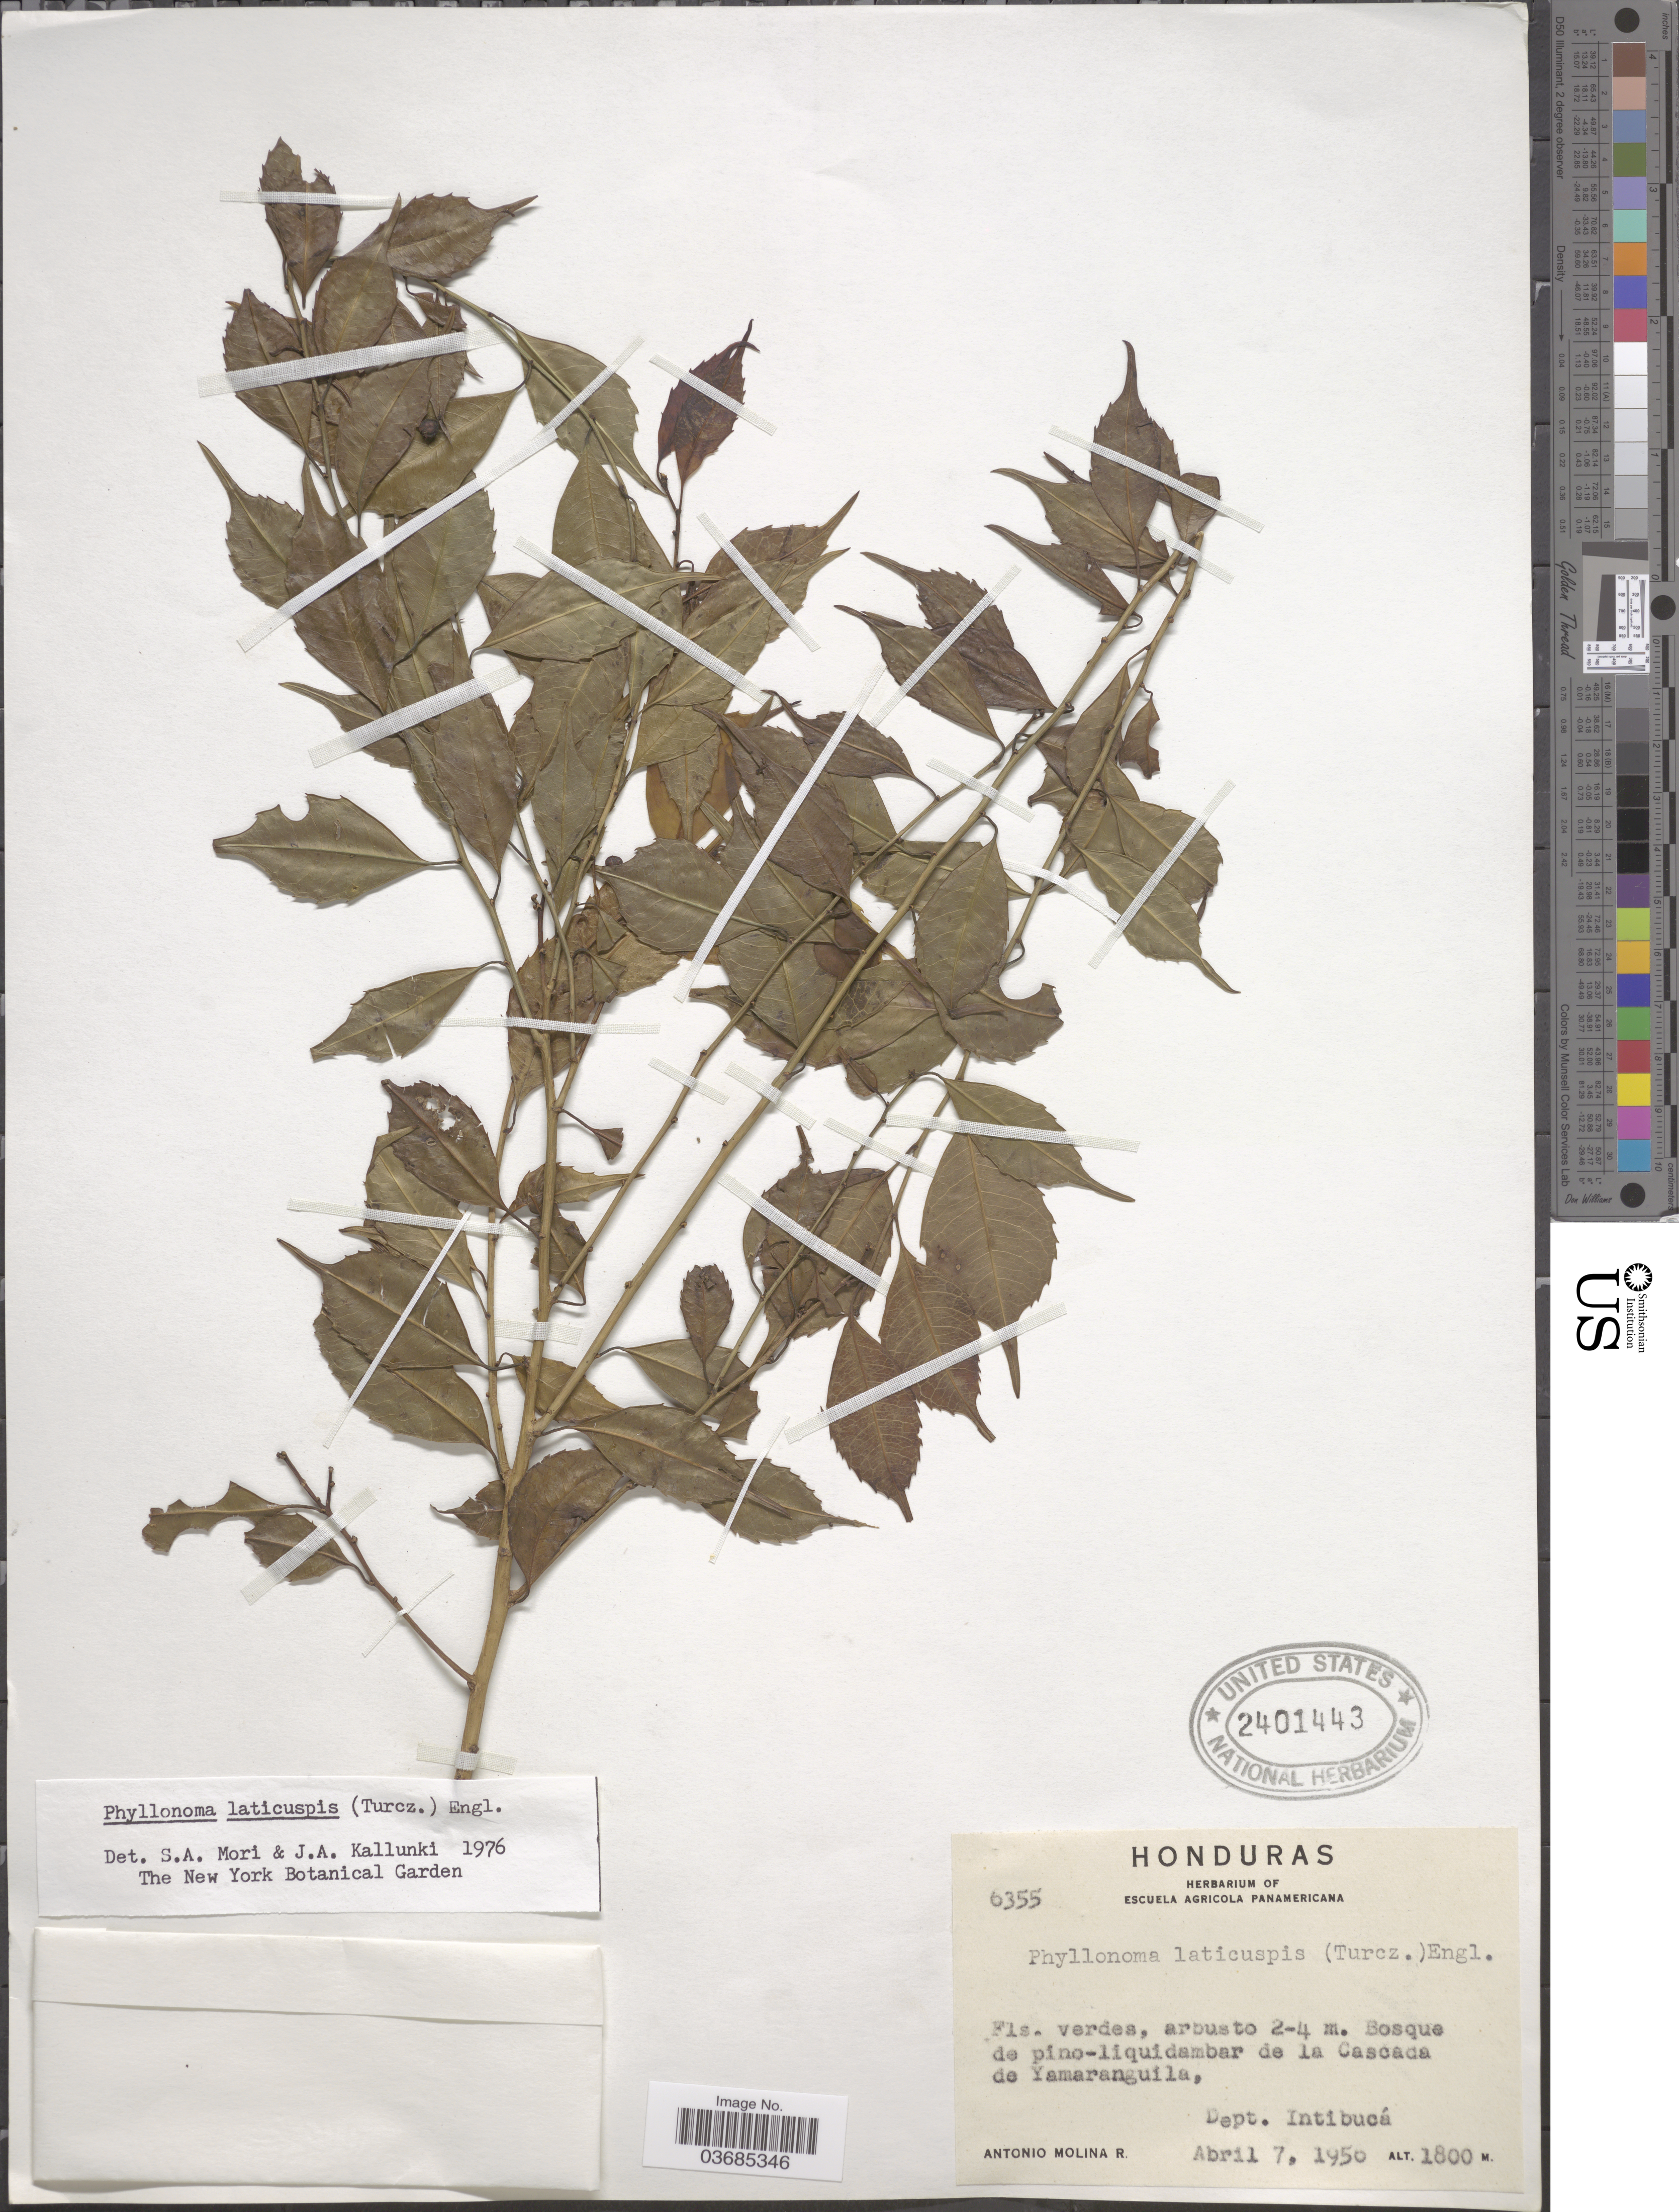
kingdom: Plantae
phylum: Tracheophyta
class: Magnoliopsida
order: Aquifoliales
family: Phyllonomaceae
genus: Phyllonoma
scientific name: Phyllonoma laticuspis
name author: (Turcz.) Engl.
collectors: A. Molina R.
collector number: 6355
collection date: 1950-04-07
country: Honduras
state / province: Intibuca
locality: Bosque de pino-liquidambar de la Cascada de Yamaranguila, Dept. Intibucá.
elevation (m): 1800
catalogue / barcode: US 2401443